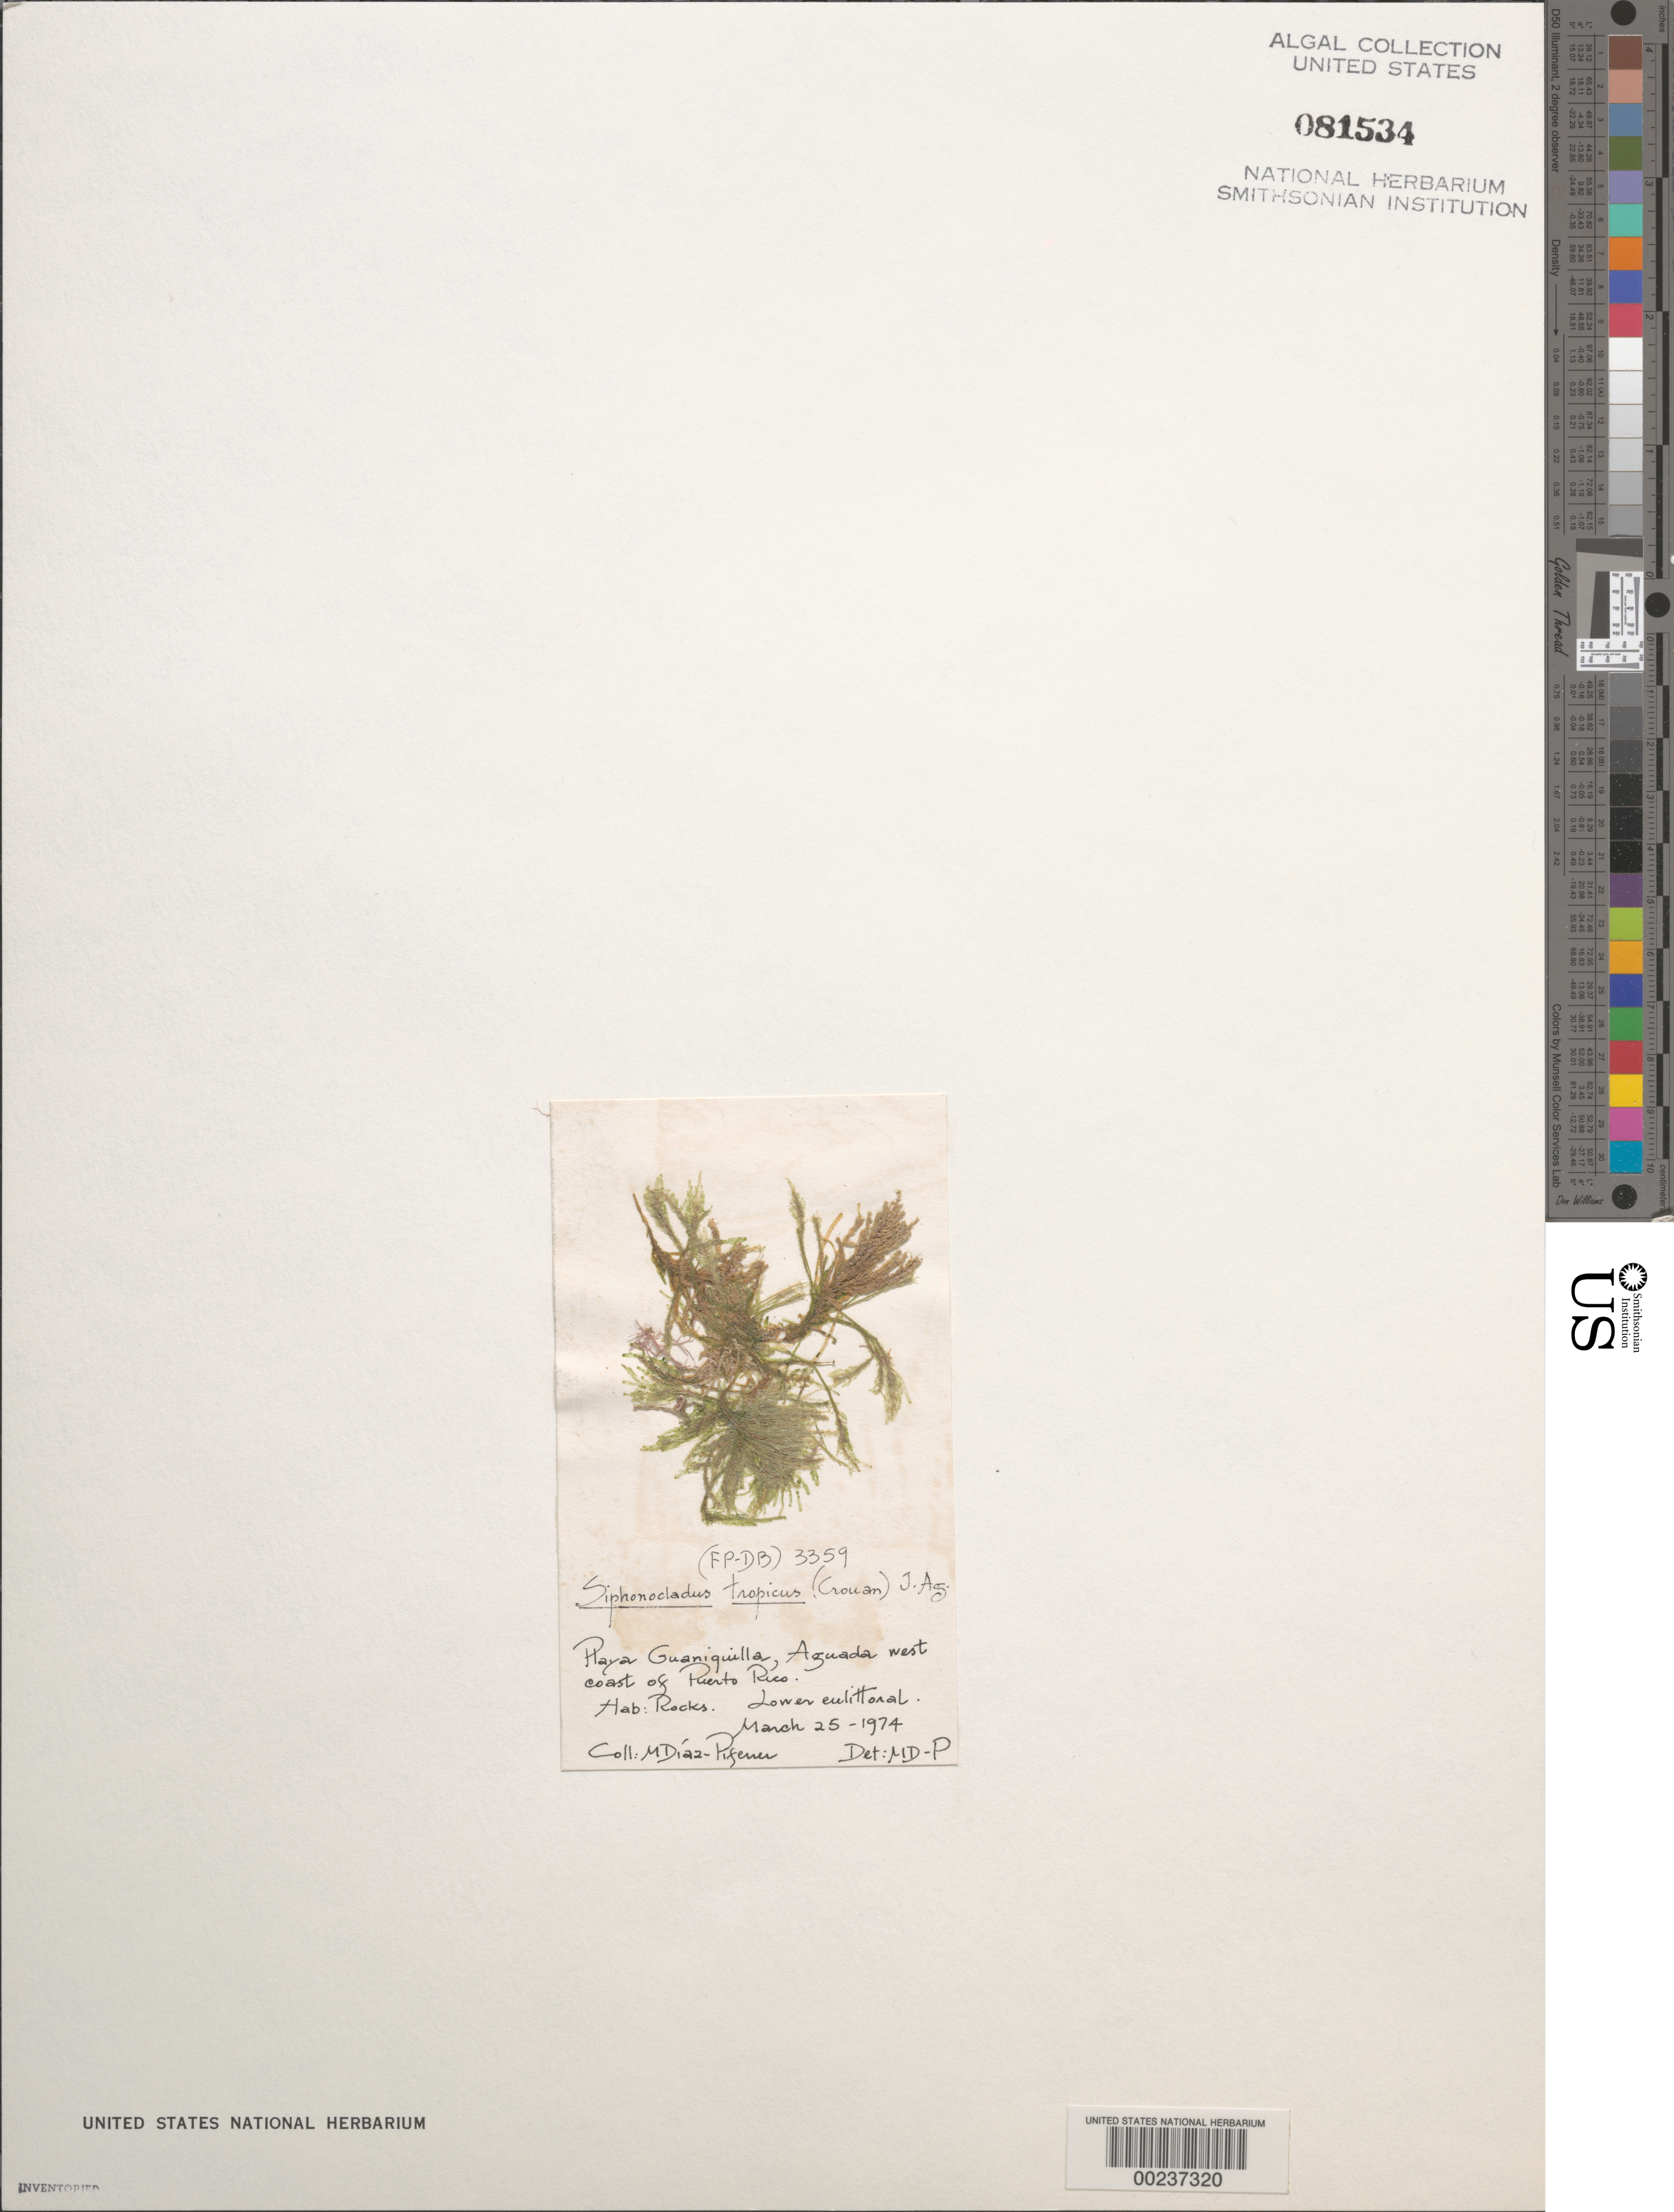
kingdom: Plantae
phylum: Chlorophyta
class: Ulvophyceae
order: Siphonocladales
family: Siphonocladaceae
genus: Siphonocladus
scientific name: Siphonocladus tropicus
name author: (P. Crouan & H. Crouan) J. Agardh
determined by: Diaz-Piferrer, M.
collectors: M. Diaz-Piferrer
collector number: (fp-db) 3359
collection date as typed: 25 Mar 1974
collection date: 1974-03-25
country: Puerto Rico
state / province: Aguada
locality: Playa Guaniquilla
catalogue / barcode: US 81534